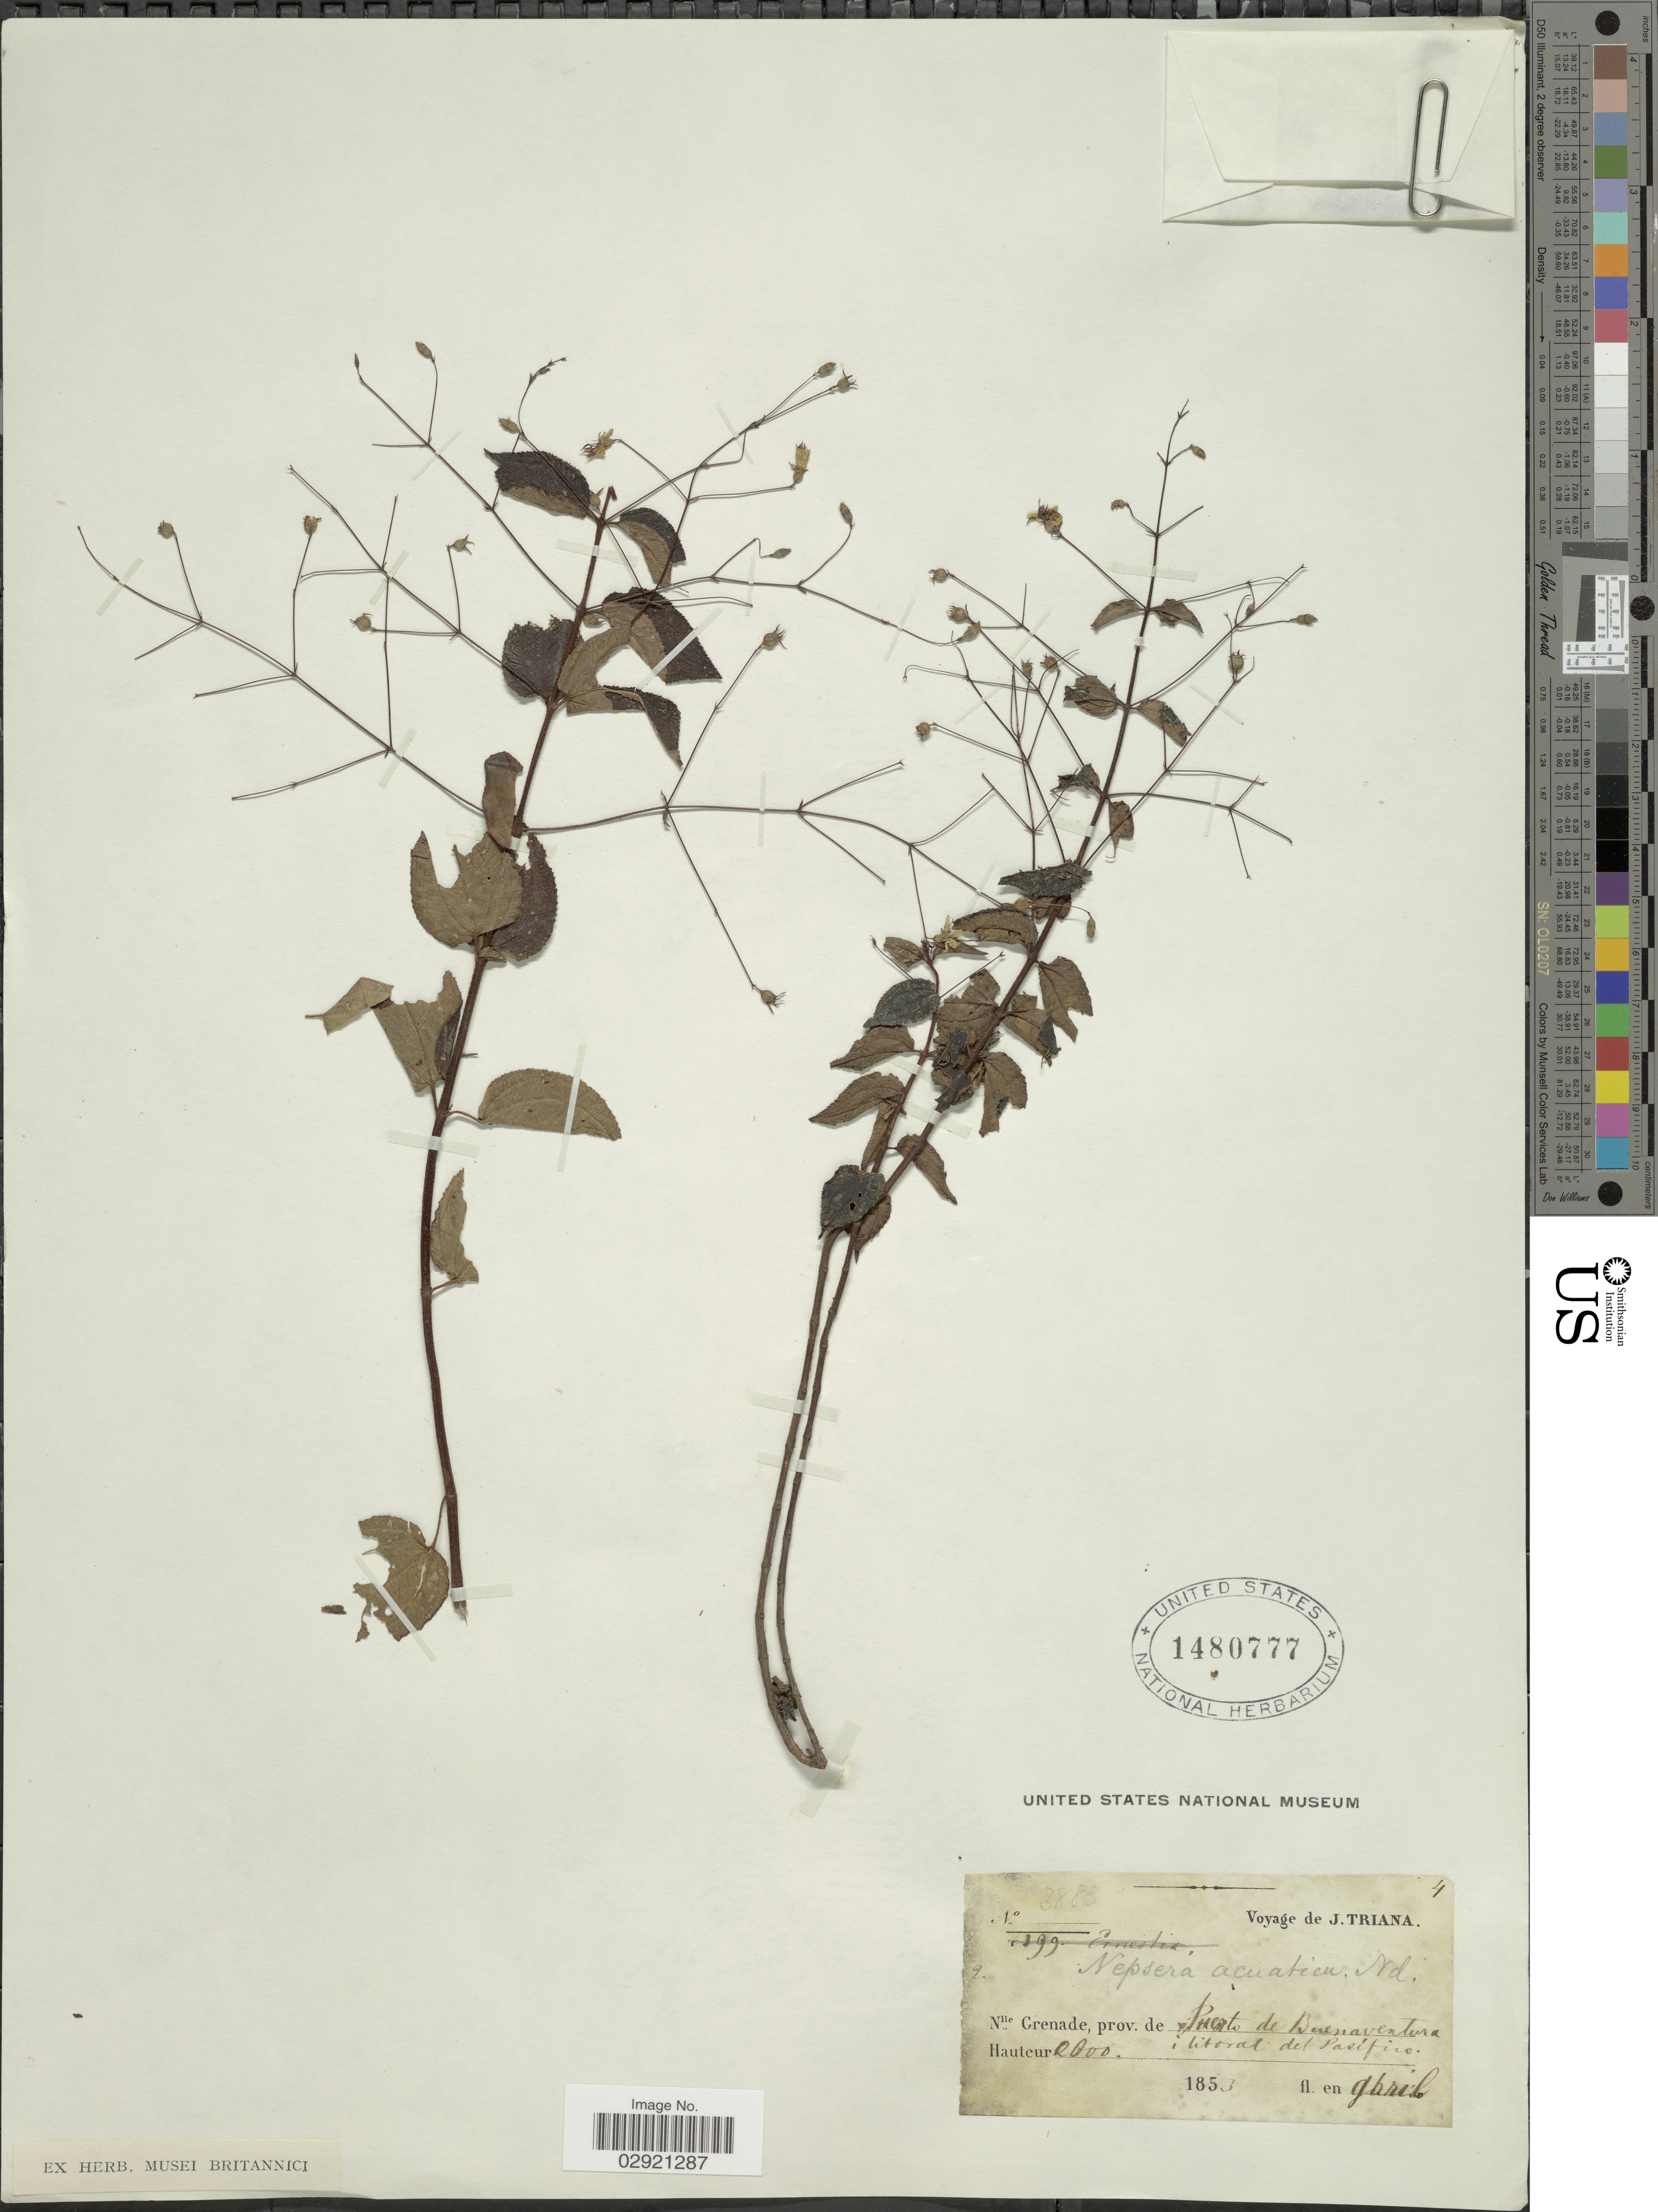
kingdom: Plantae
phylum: Tracheophyta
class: Magnoliopsida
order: Myrtales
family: Melastomataceae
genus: Nepsera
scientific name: Nepsera aquatica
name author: (Aubl.) Naudin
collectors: J. Triana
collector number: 4?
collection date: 1853-04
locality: Nlle Grenade, prov. de Puerto de Buenaventura i litoral del Pasífico.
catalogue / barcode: US 1480777